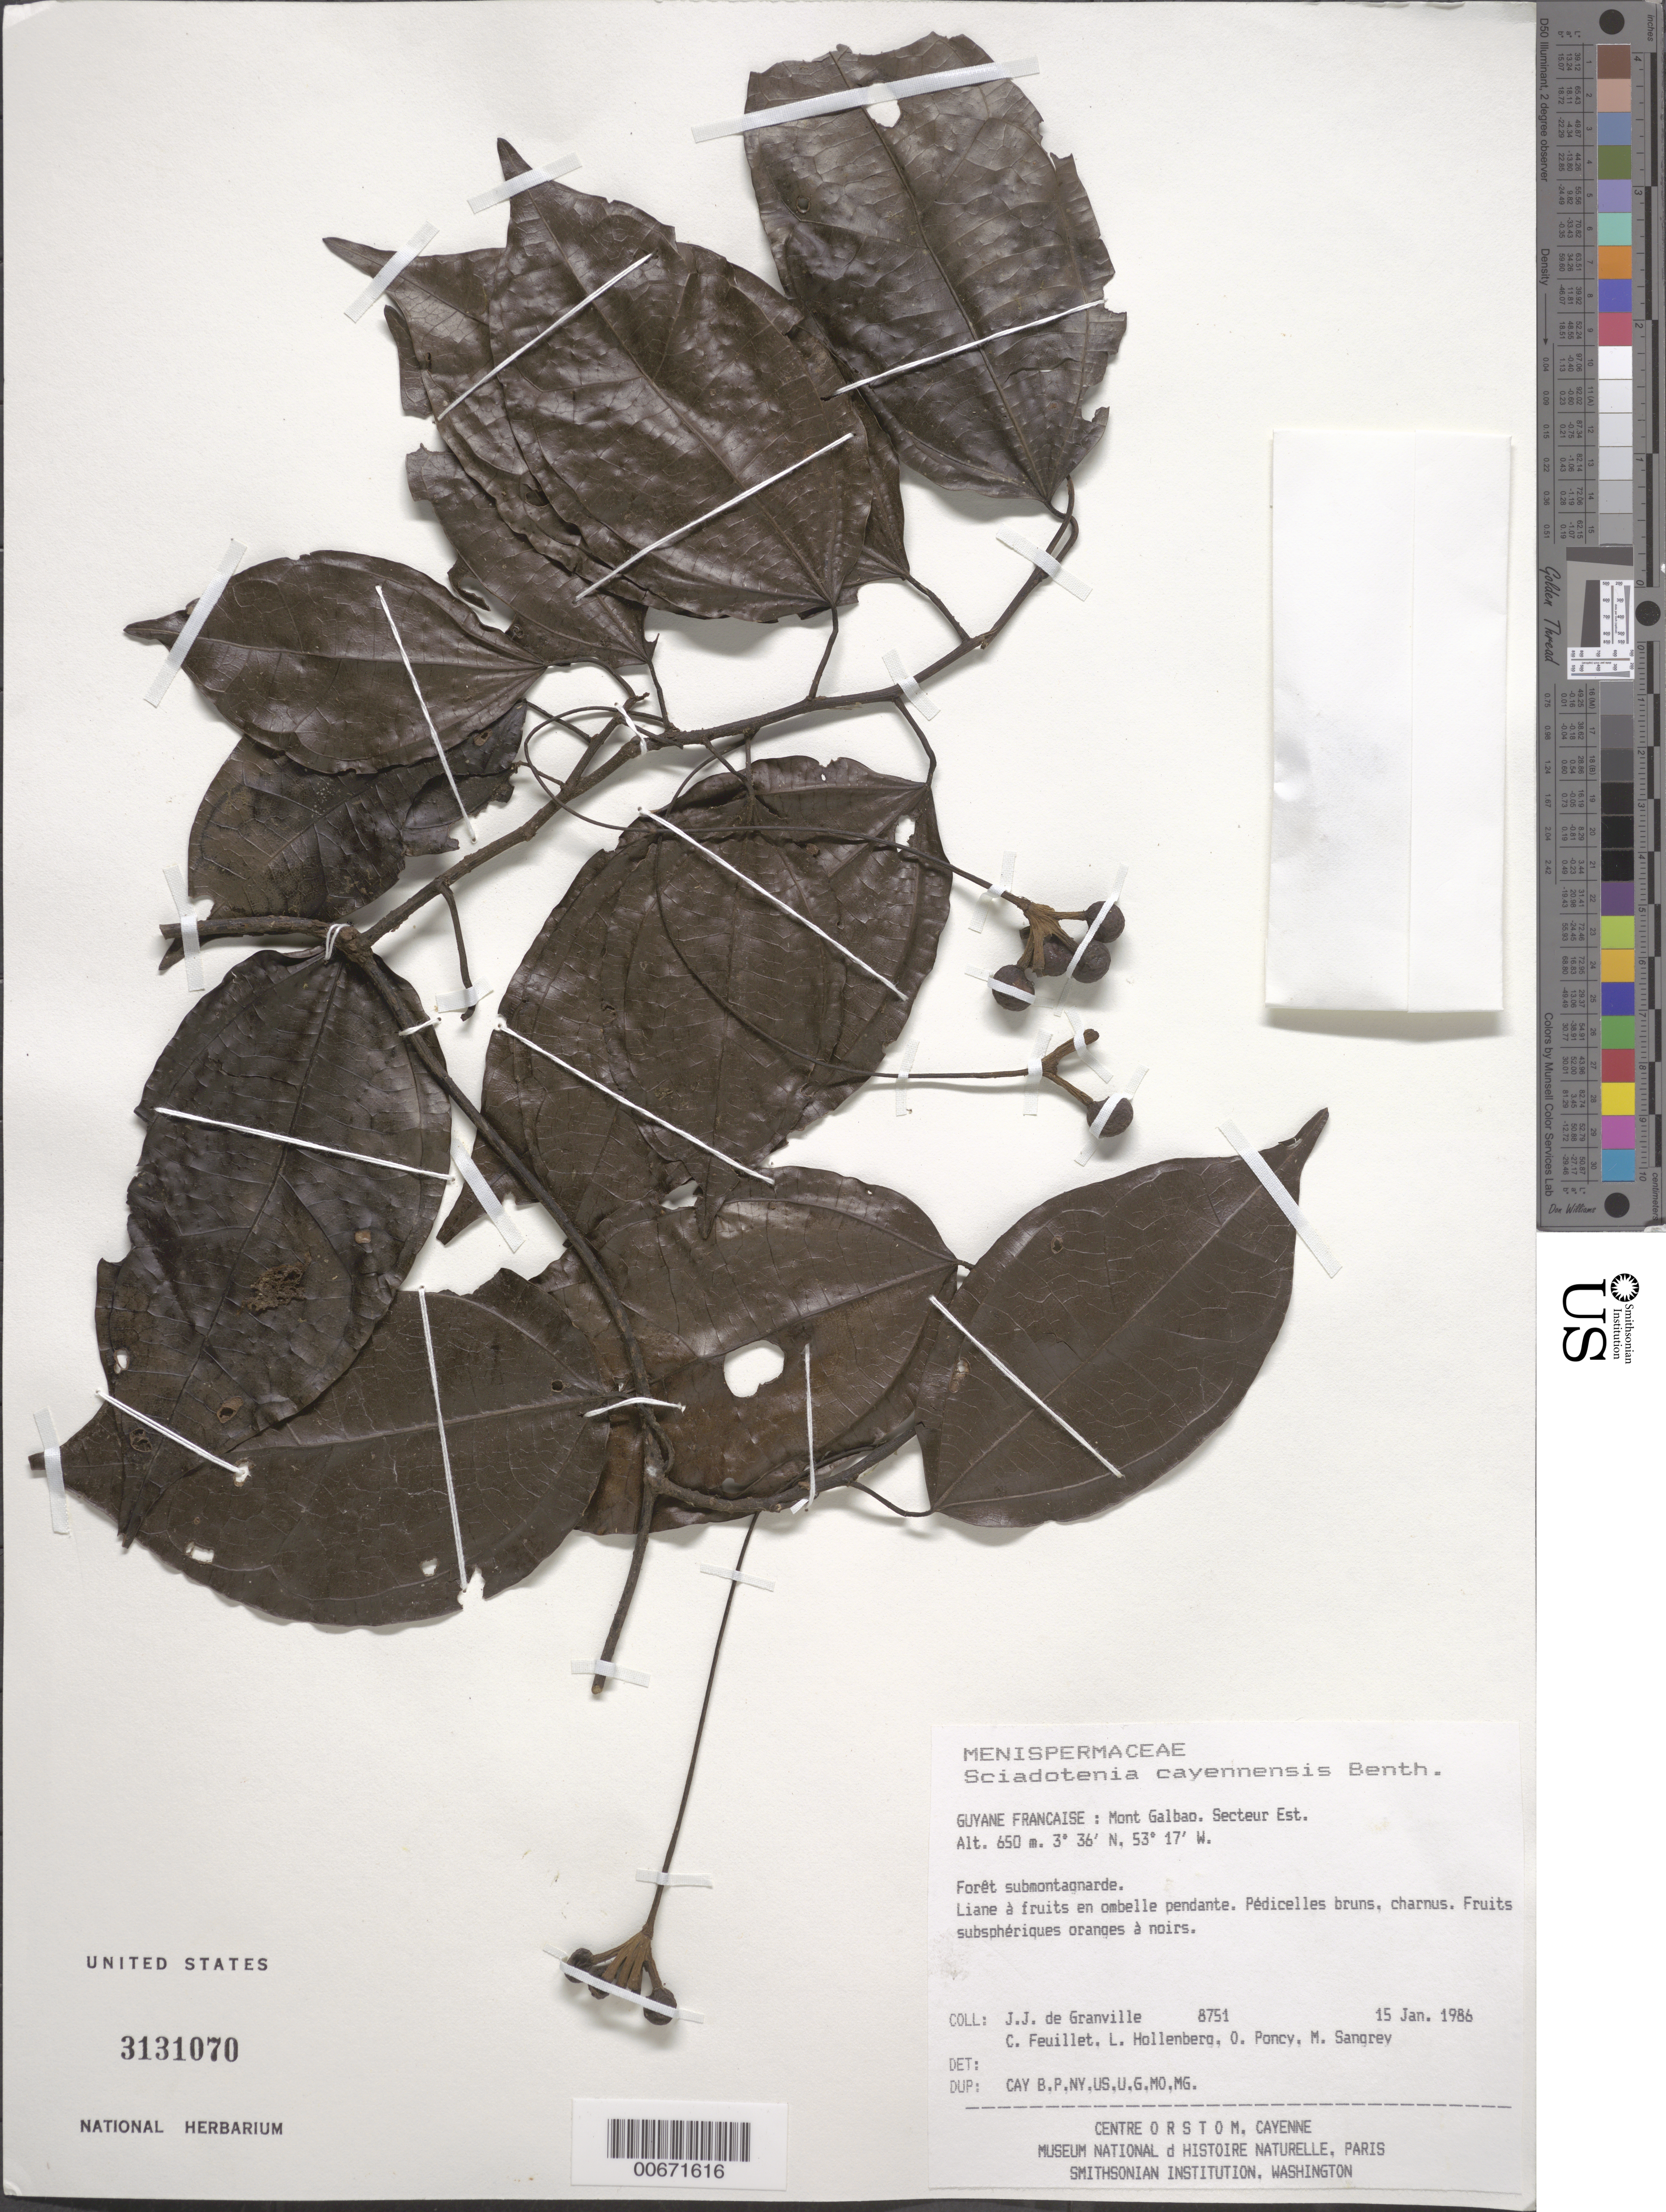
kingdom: Plantae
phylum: Tracheophyta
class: Magnoliopsida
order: Ranunculales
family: Menispermaceae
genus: Sciadotenia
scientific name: Sciadotenia cayennensis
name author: Benth.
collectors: J.-J. de Granville, C. Feuillet, L. Hollenberg, O. Poncy & M. S. Sangrey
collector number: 8751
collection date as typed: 15-Jan-86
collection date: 1986-01-15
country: French Guiana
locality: Mont Galbao. Secteur Est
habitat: Forêt submontagnarde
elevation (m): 650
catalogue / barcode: US 3131070